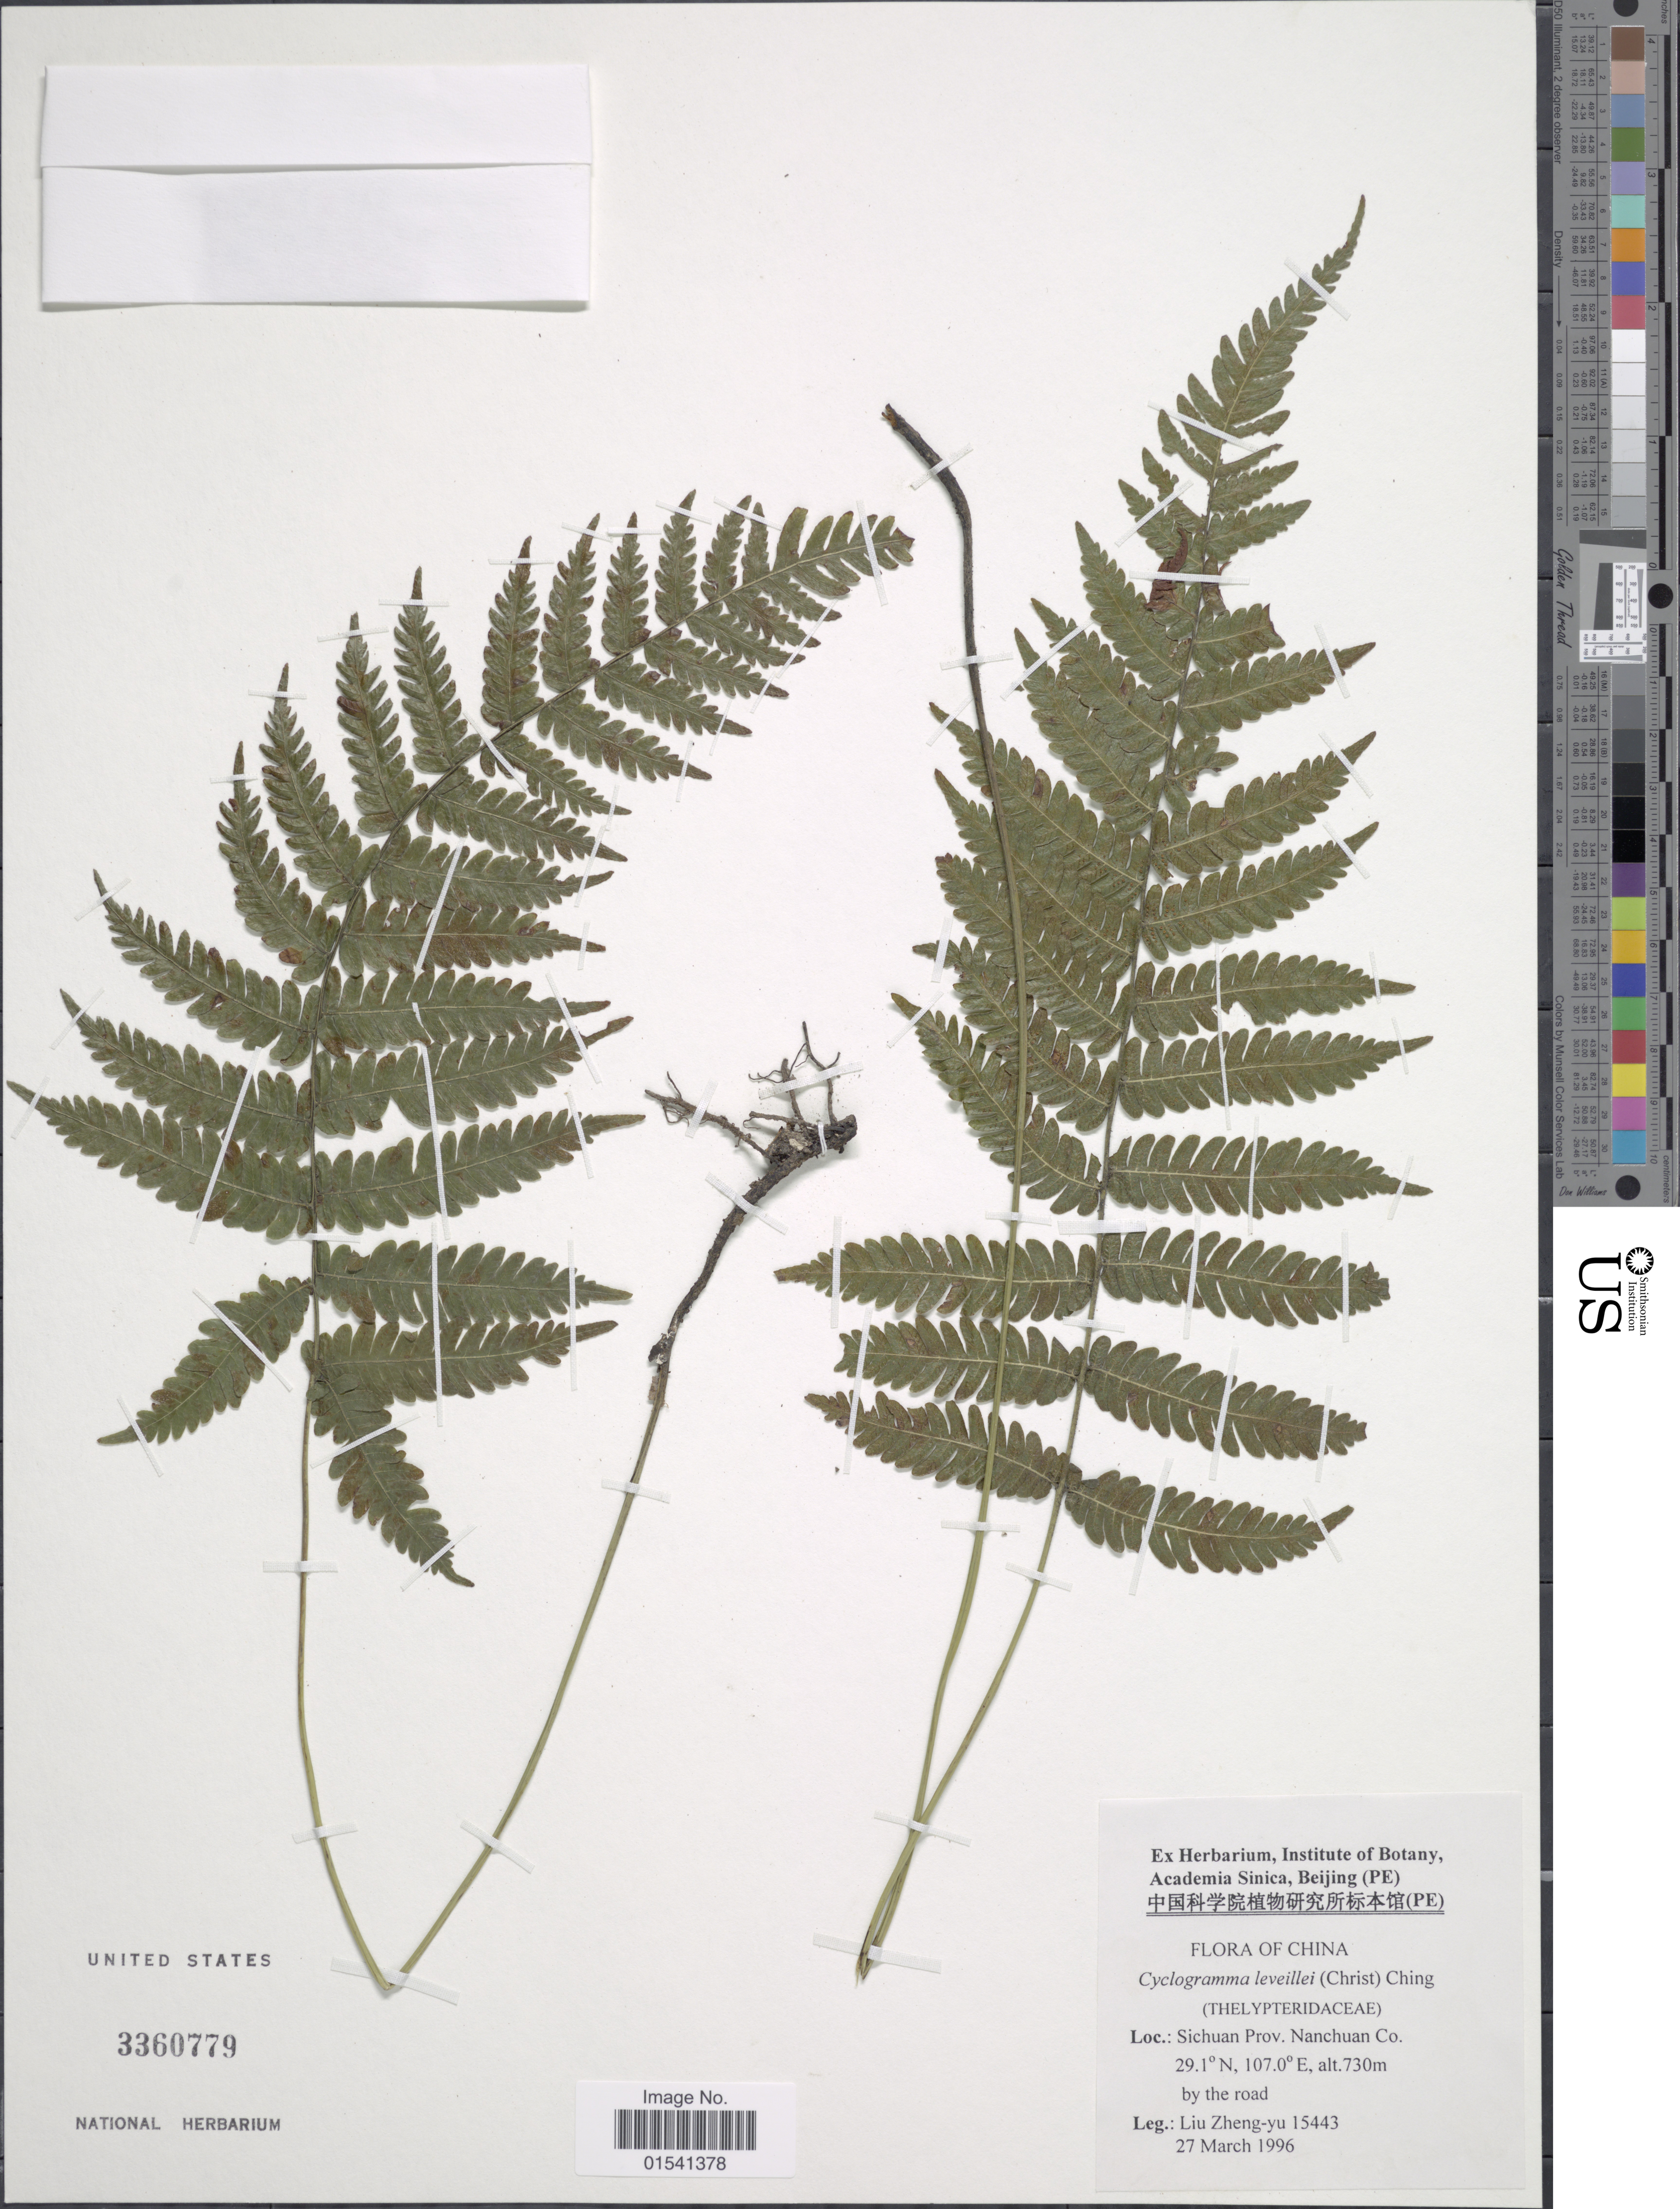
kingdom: Plantae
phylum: Tracheophyta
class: Polypodiopsida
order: Polypodiales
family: Thelypteridaceae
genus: Cyclogramma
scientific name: Cyclogramma leveillei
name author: (Christ) Ching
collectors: Z. Y. Li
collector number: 15443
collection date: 1996-03-27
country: China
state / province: Sichuan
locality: Nanchuan Co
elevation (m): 730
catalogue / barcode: US 3360779